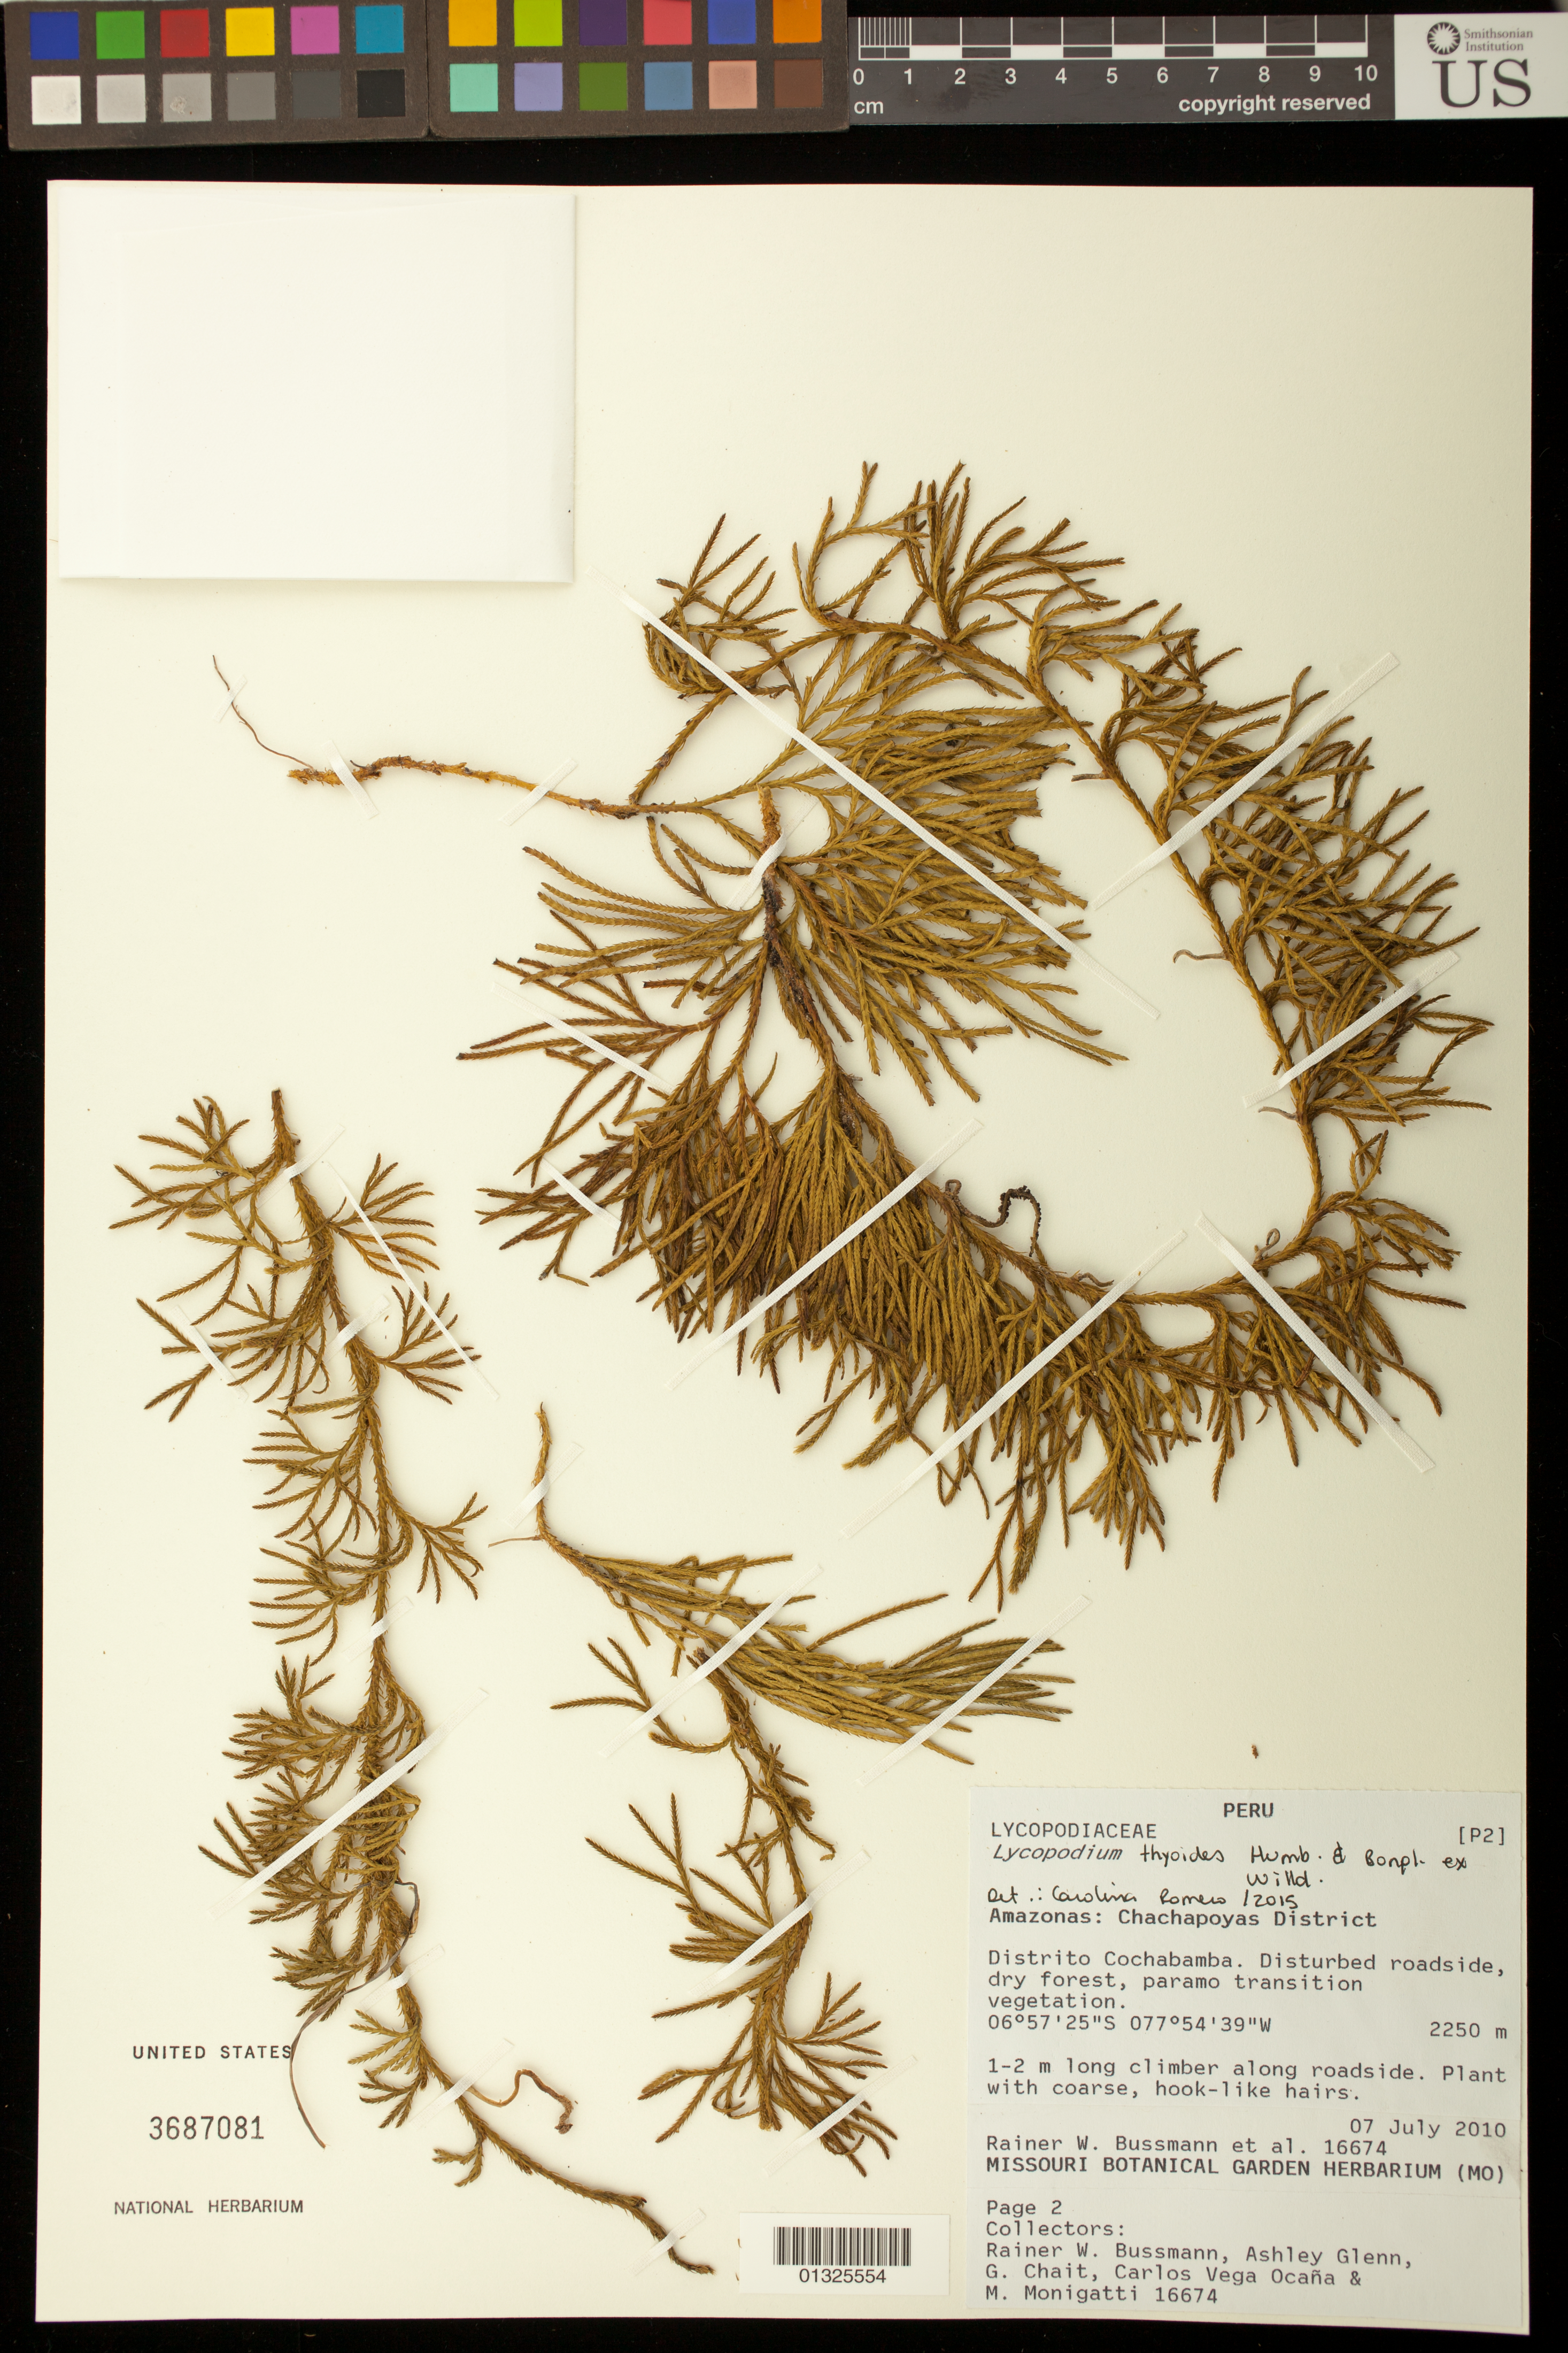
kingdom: Plantae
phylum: Tracheophyta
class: Lycopodiopsida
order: Lycopodiales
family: Lycopodiaceae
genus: Diphasiastrum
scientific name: Diphasiastrum thyoides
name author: (Humb. & Bonpl. ex Willd.) Holub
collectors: R. W. Bussmann, A. Glenn, G. Chait, C. Vega Ocaña & M. Monigatti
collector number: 16674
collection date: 2010-07-07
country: Peru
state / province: Amazonas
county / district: Chachapoyas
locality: Distrito Cochabamba.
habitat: Disturbed roadside, dry forest, paramo transition vegetation.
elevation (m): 2250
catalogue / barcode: US 3687081